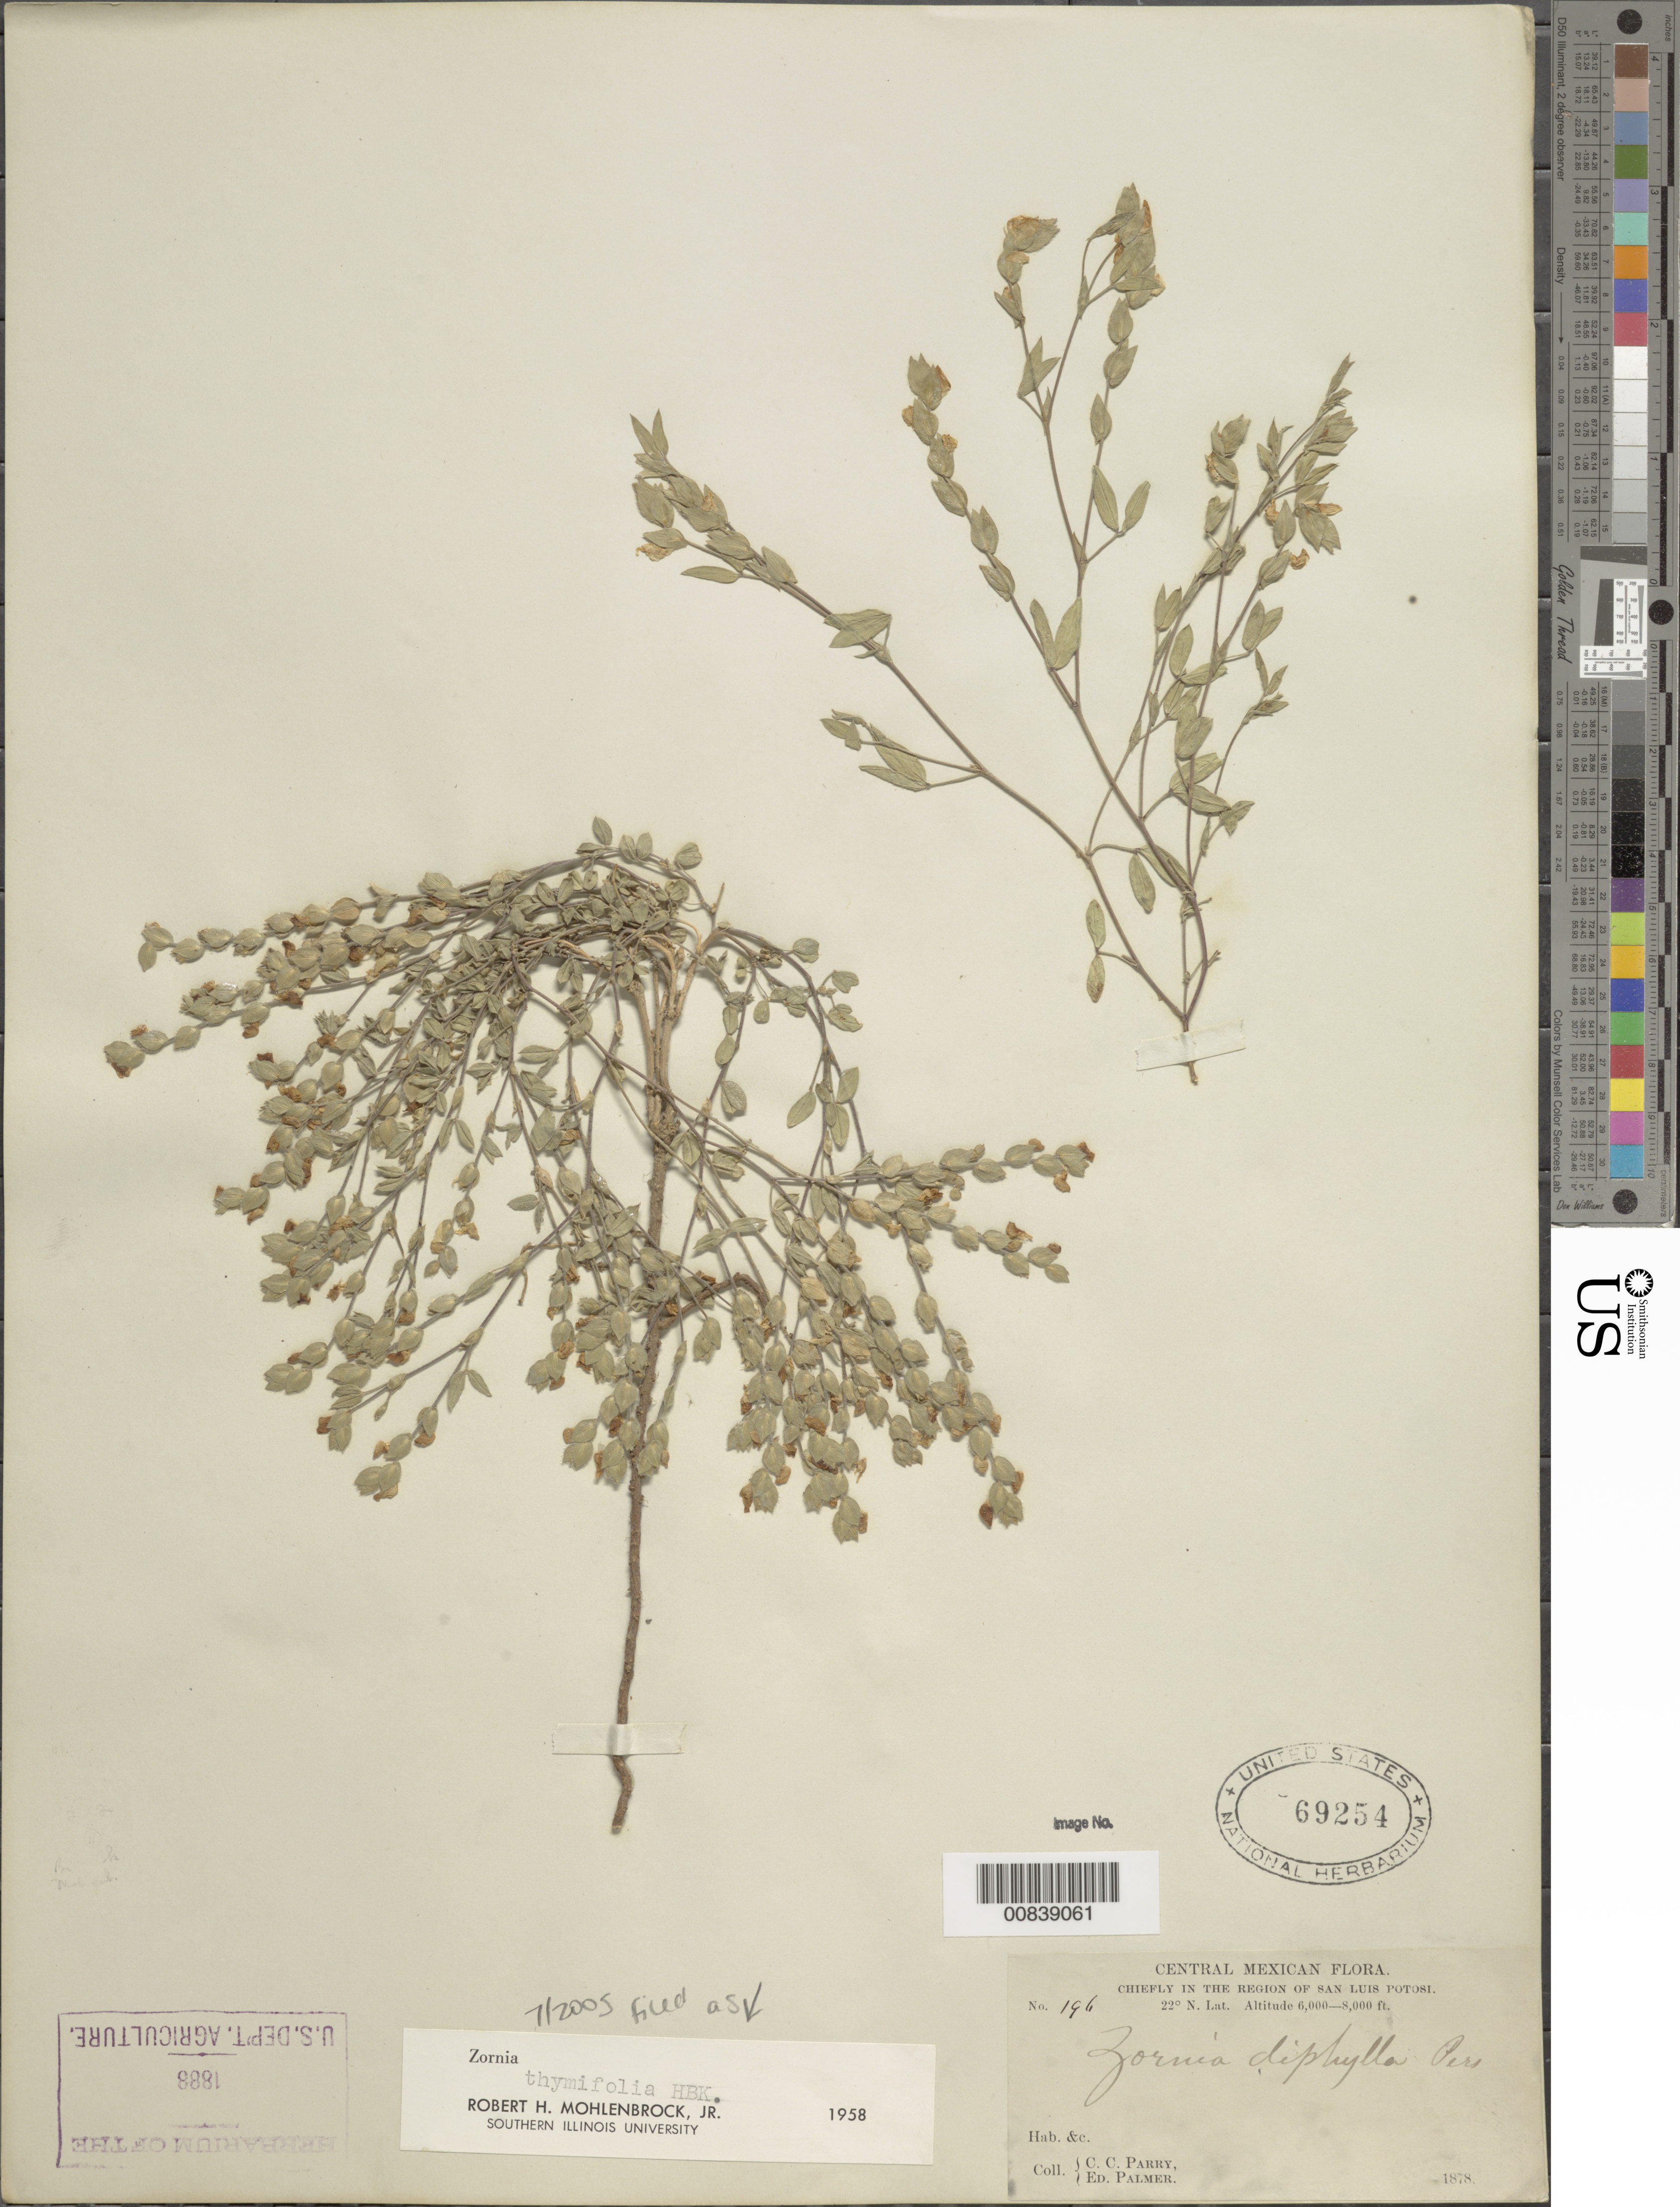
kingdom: Plantae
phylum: Tracheophyta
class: Magnoliopsida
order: Fabales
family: Fabaceae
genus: Zornia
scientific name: Zornia thymifolia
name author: Kunth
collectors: C. C. Parry & E. Palmer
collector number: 196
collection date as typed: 1878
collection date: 1878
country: Mexico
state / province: San Luis Potosí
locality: Chiefly in the region of San Luis Potosí.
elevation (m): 1829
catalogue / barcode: US 69254